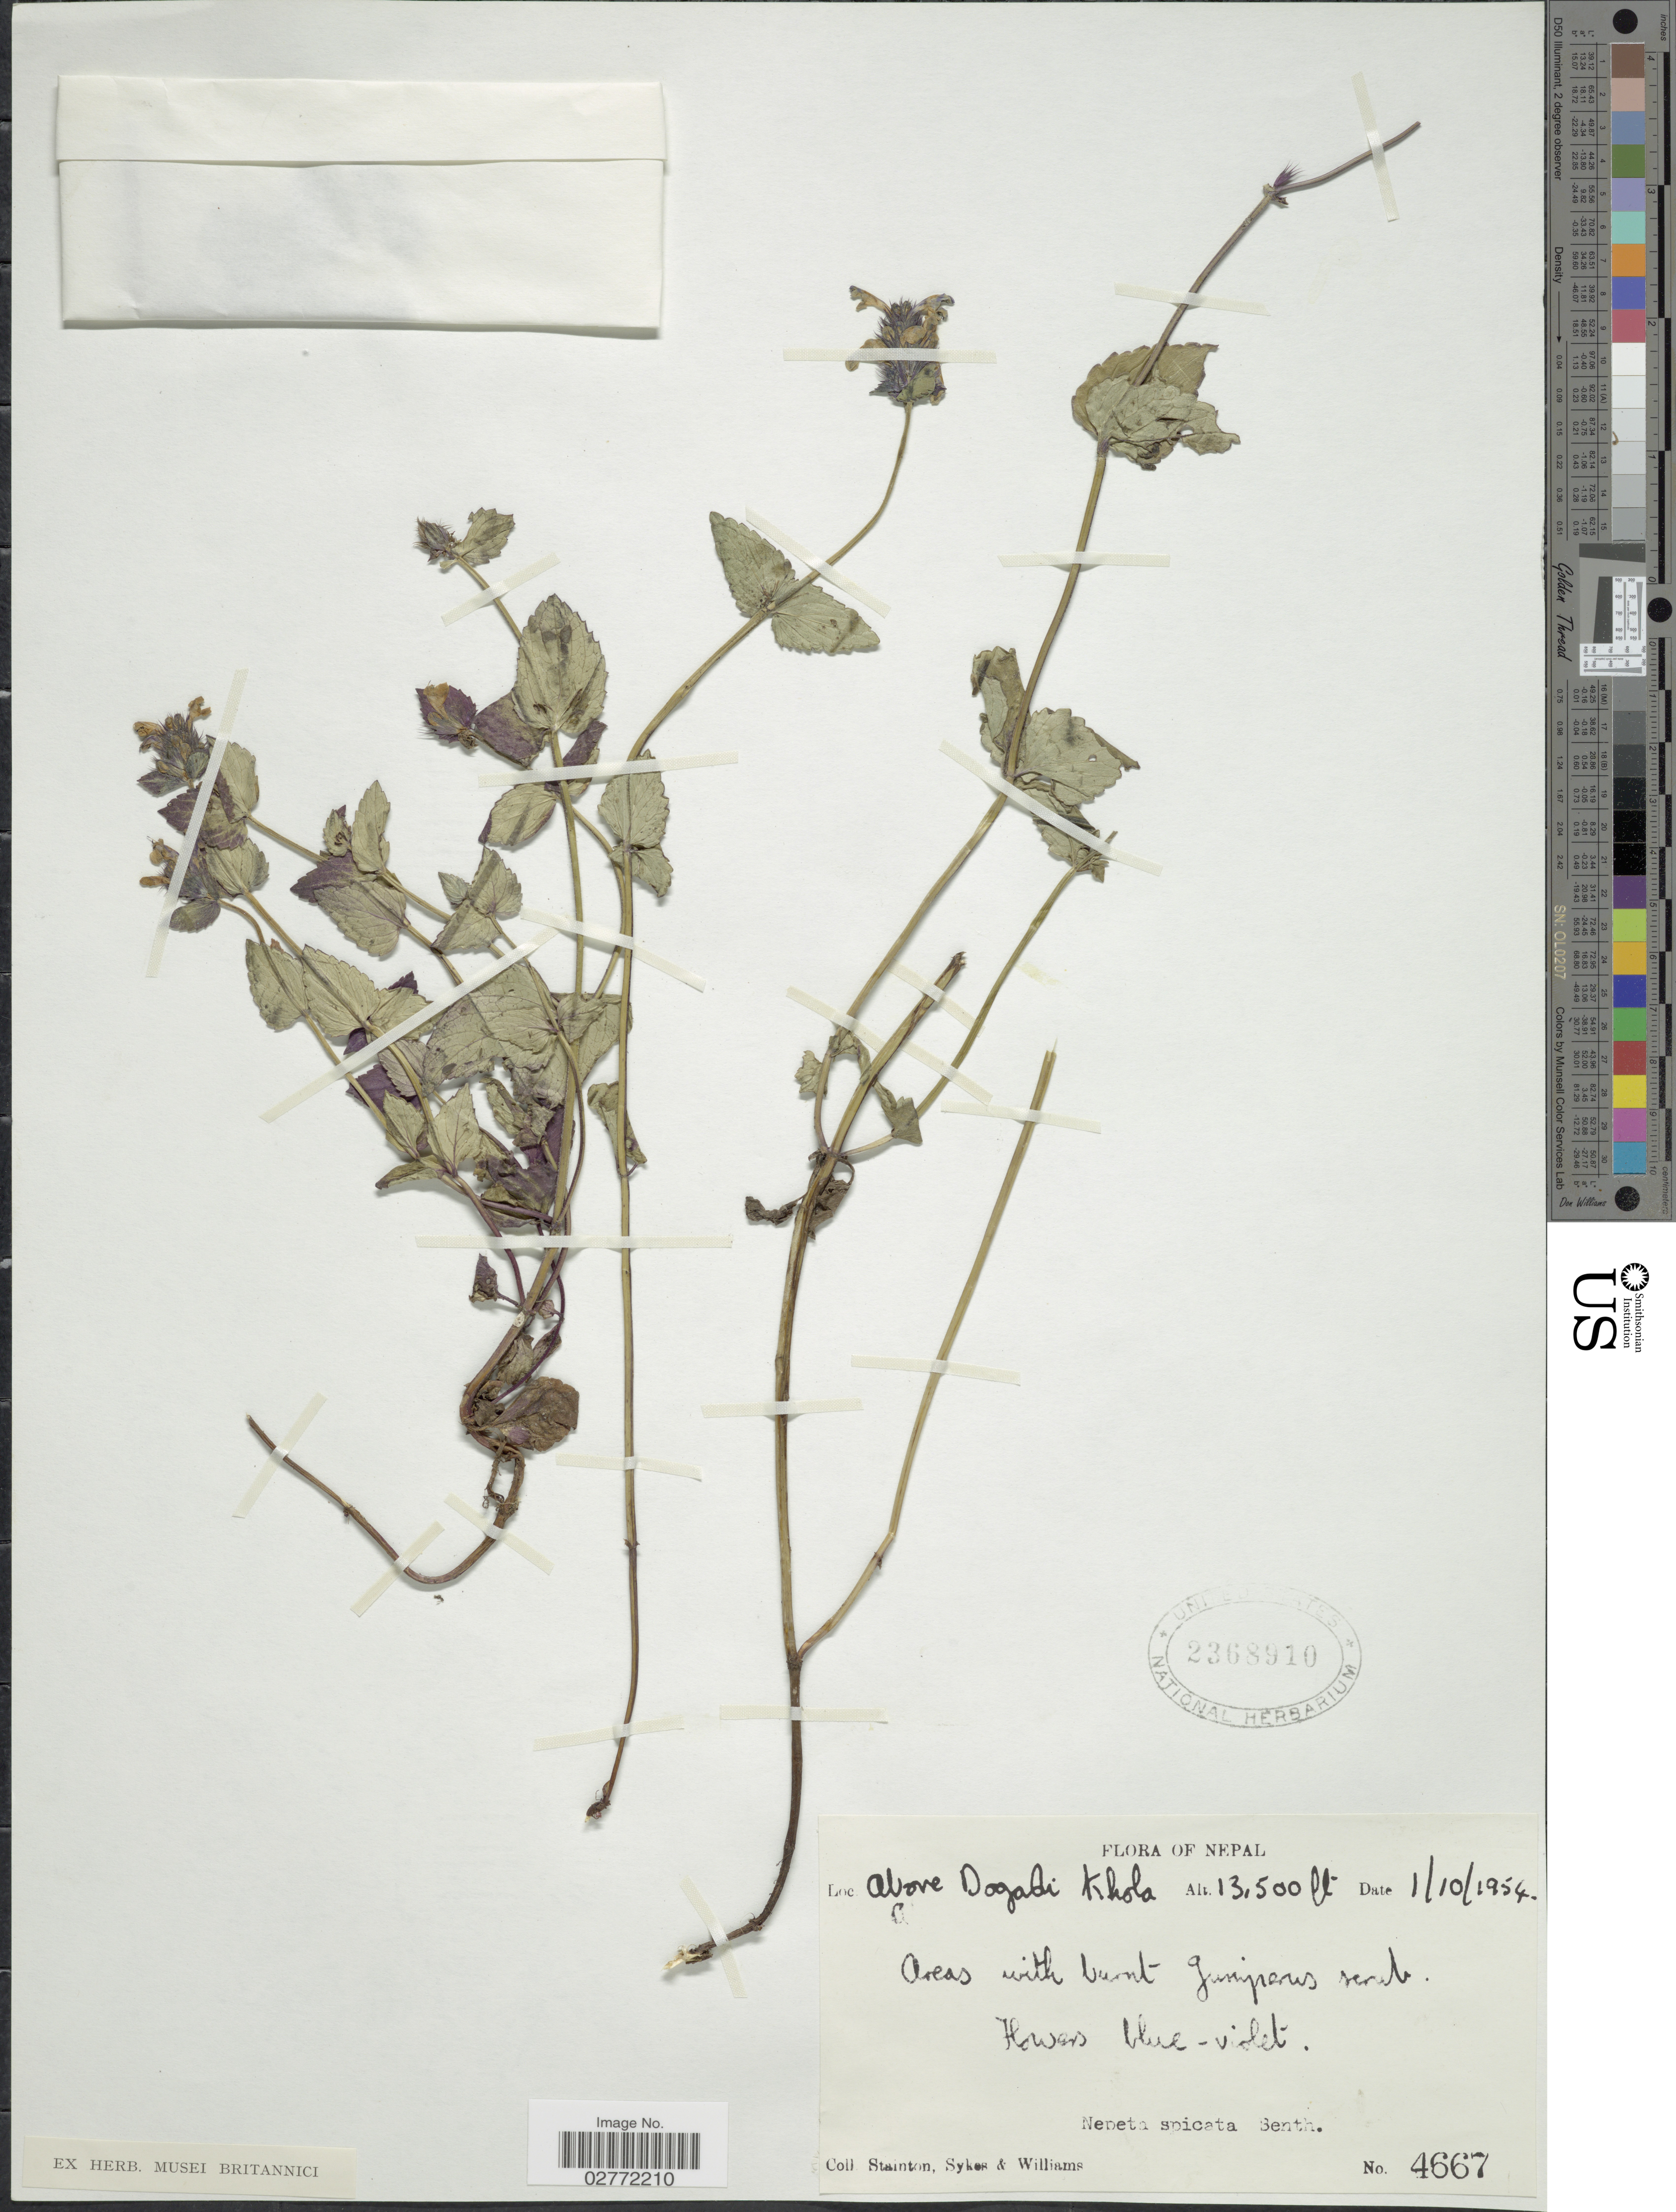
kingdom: Plantae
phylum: Tracheophyta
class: Magnoliopsida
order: Lamiales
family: Lamiaceae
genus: Nepeta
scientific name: Nepeta spicata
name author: Benth.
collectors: -. Stainton, Sykes, -- & -- Williams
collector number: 4667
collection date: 1954-10-01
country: Nepal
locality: Above Dogadi Khola.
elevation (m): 4115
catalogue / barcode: US 2368910